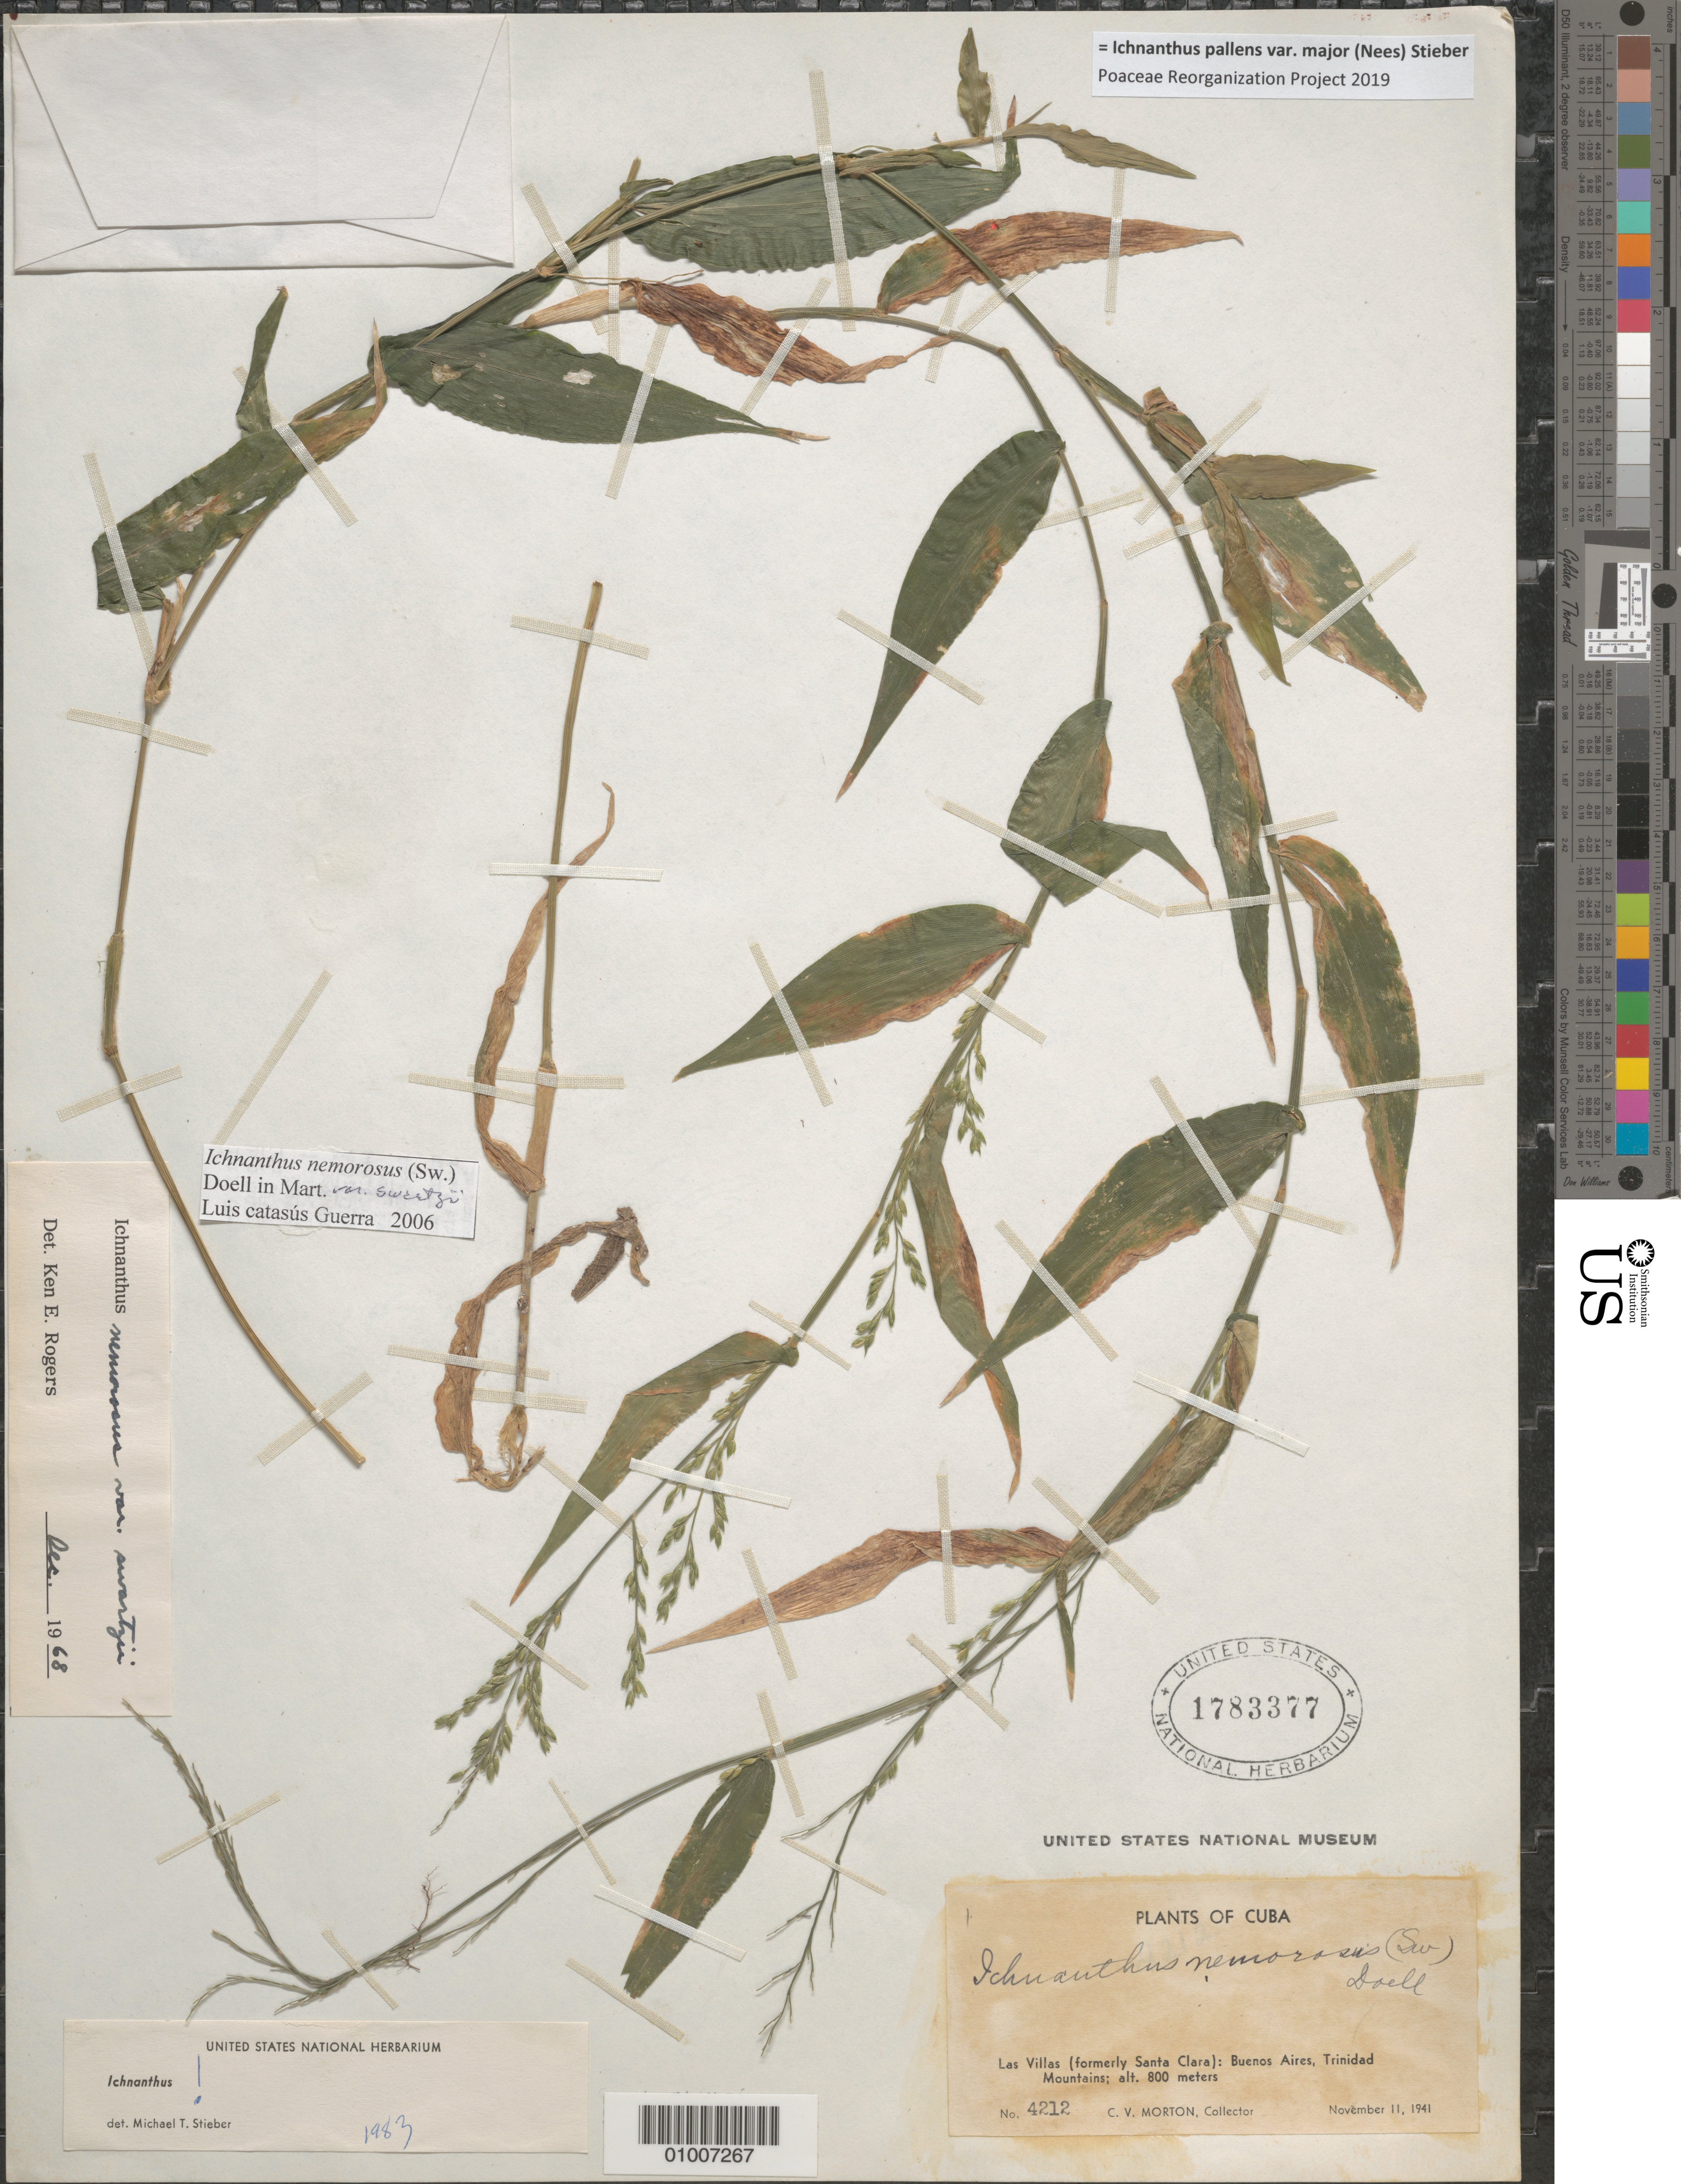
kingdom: Plantae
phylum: Tracheophyta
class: Liliopsida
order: Poales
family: Poaceae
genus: Ichnanthus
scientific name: Ichnanthus nemorosus var. swartzii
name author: K.E. Rogers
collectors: C. V. Morton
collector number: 4212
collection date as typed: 11 Nov 1941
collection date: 1941-11-11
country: Cuba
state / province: Las Villas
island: Cuba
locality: Buenos Aires, Trinidad Mountains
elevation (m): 800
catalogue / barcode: US 1783377